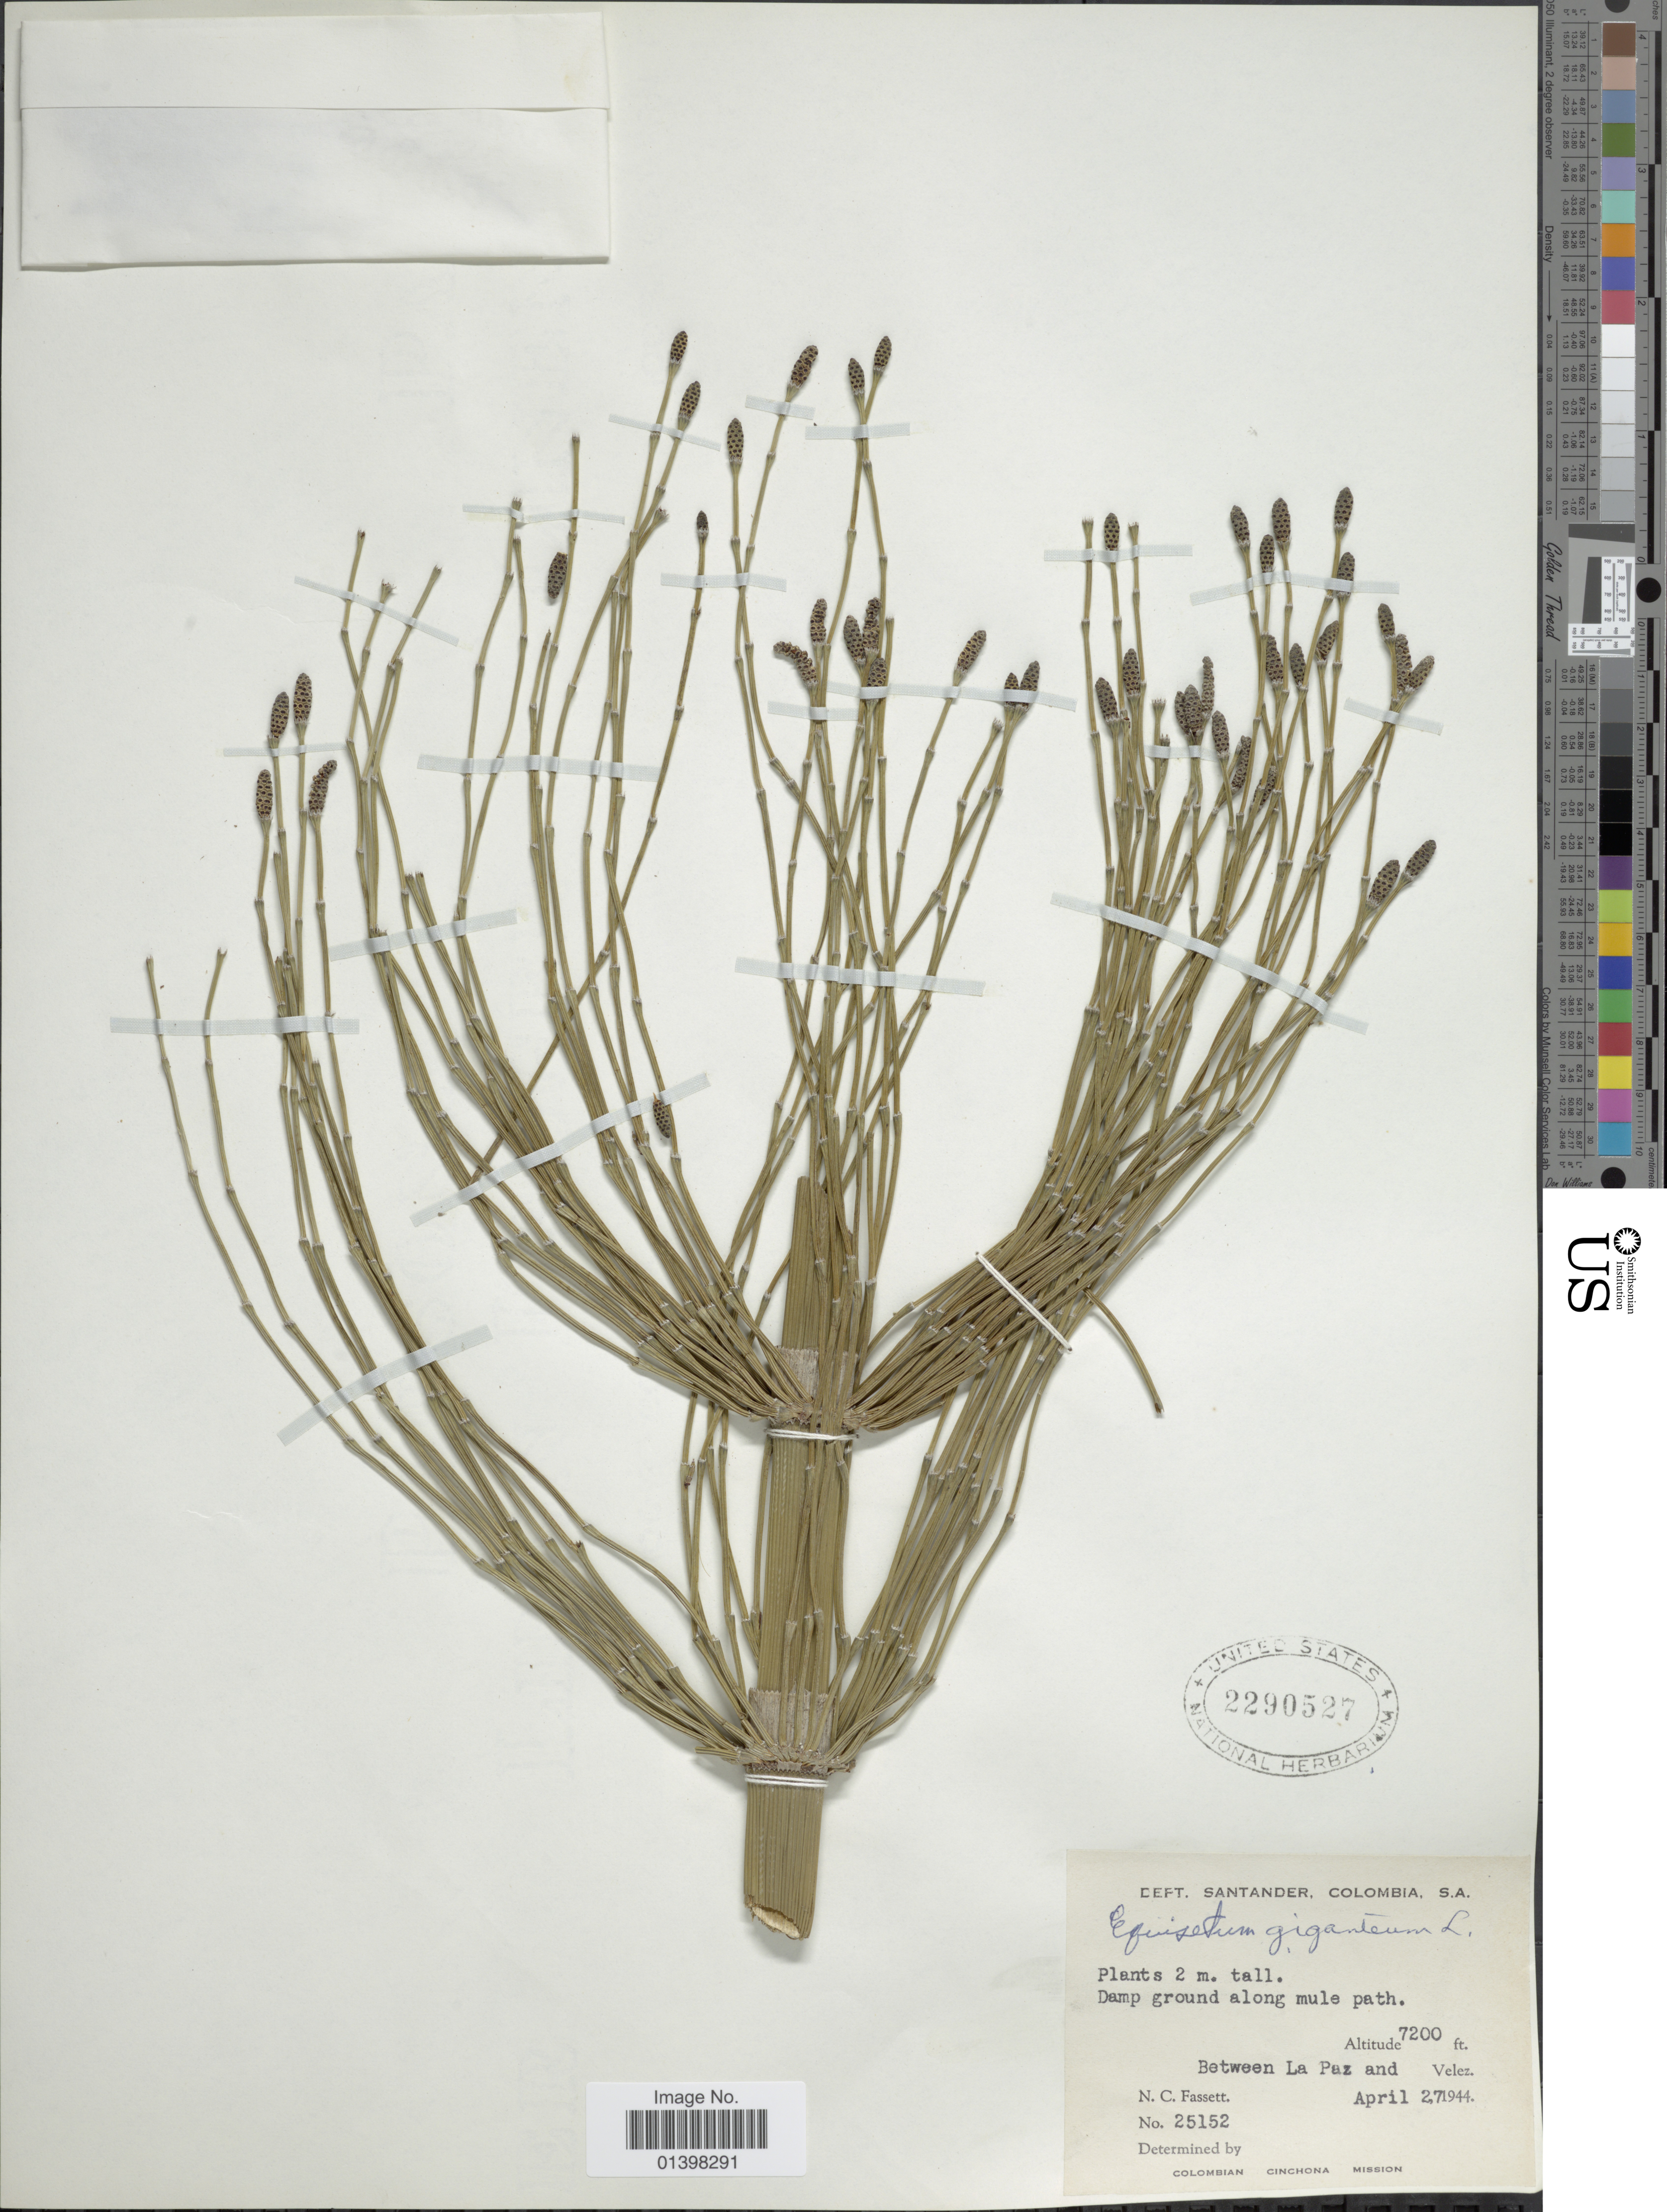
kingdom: Plantae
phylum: Tracheophyta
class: Polypodiopsida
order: Equisetales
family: Equisetaceae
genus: Equisetum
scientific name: Equisetum giganteum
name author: L.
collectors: N. C. Fassett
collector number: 25152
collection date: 1944-04-27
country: Colombia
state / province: Santander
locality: Between La Paz and Velez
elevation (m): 2195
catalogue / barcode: US 2290527